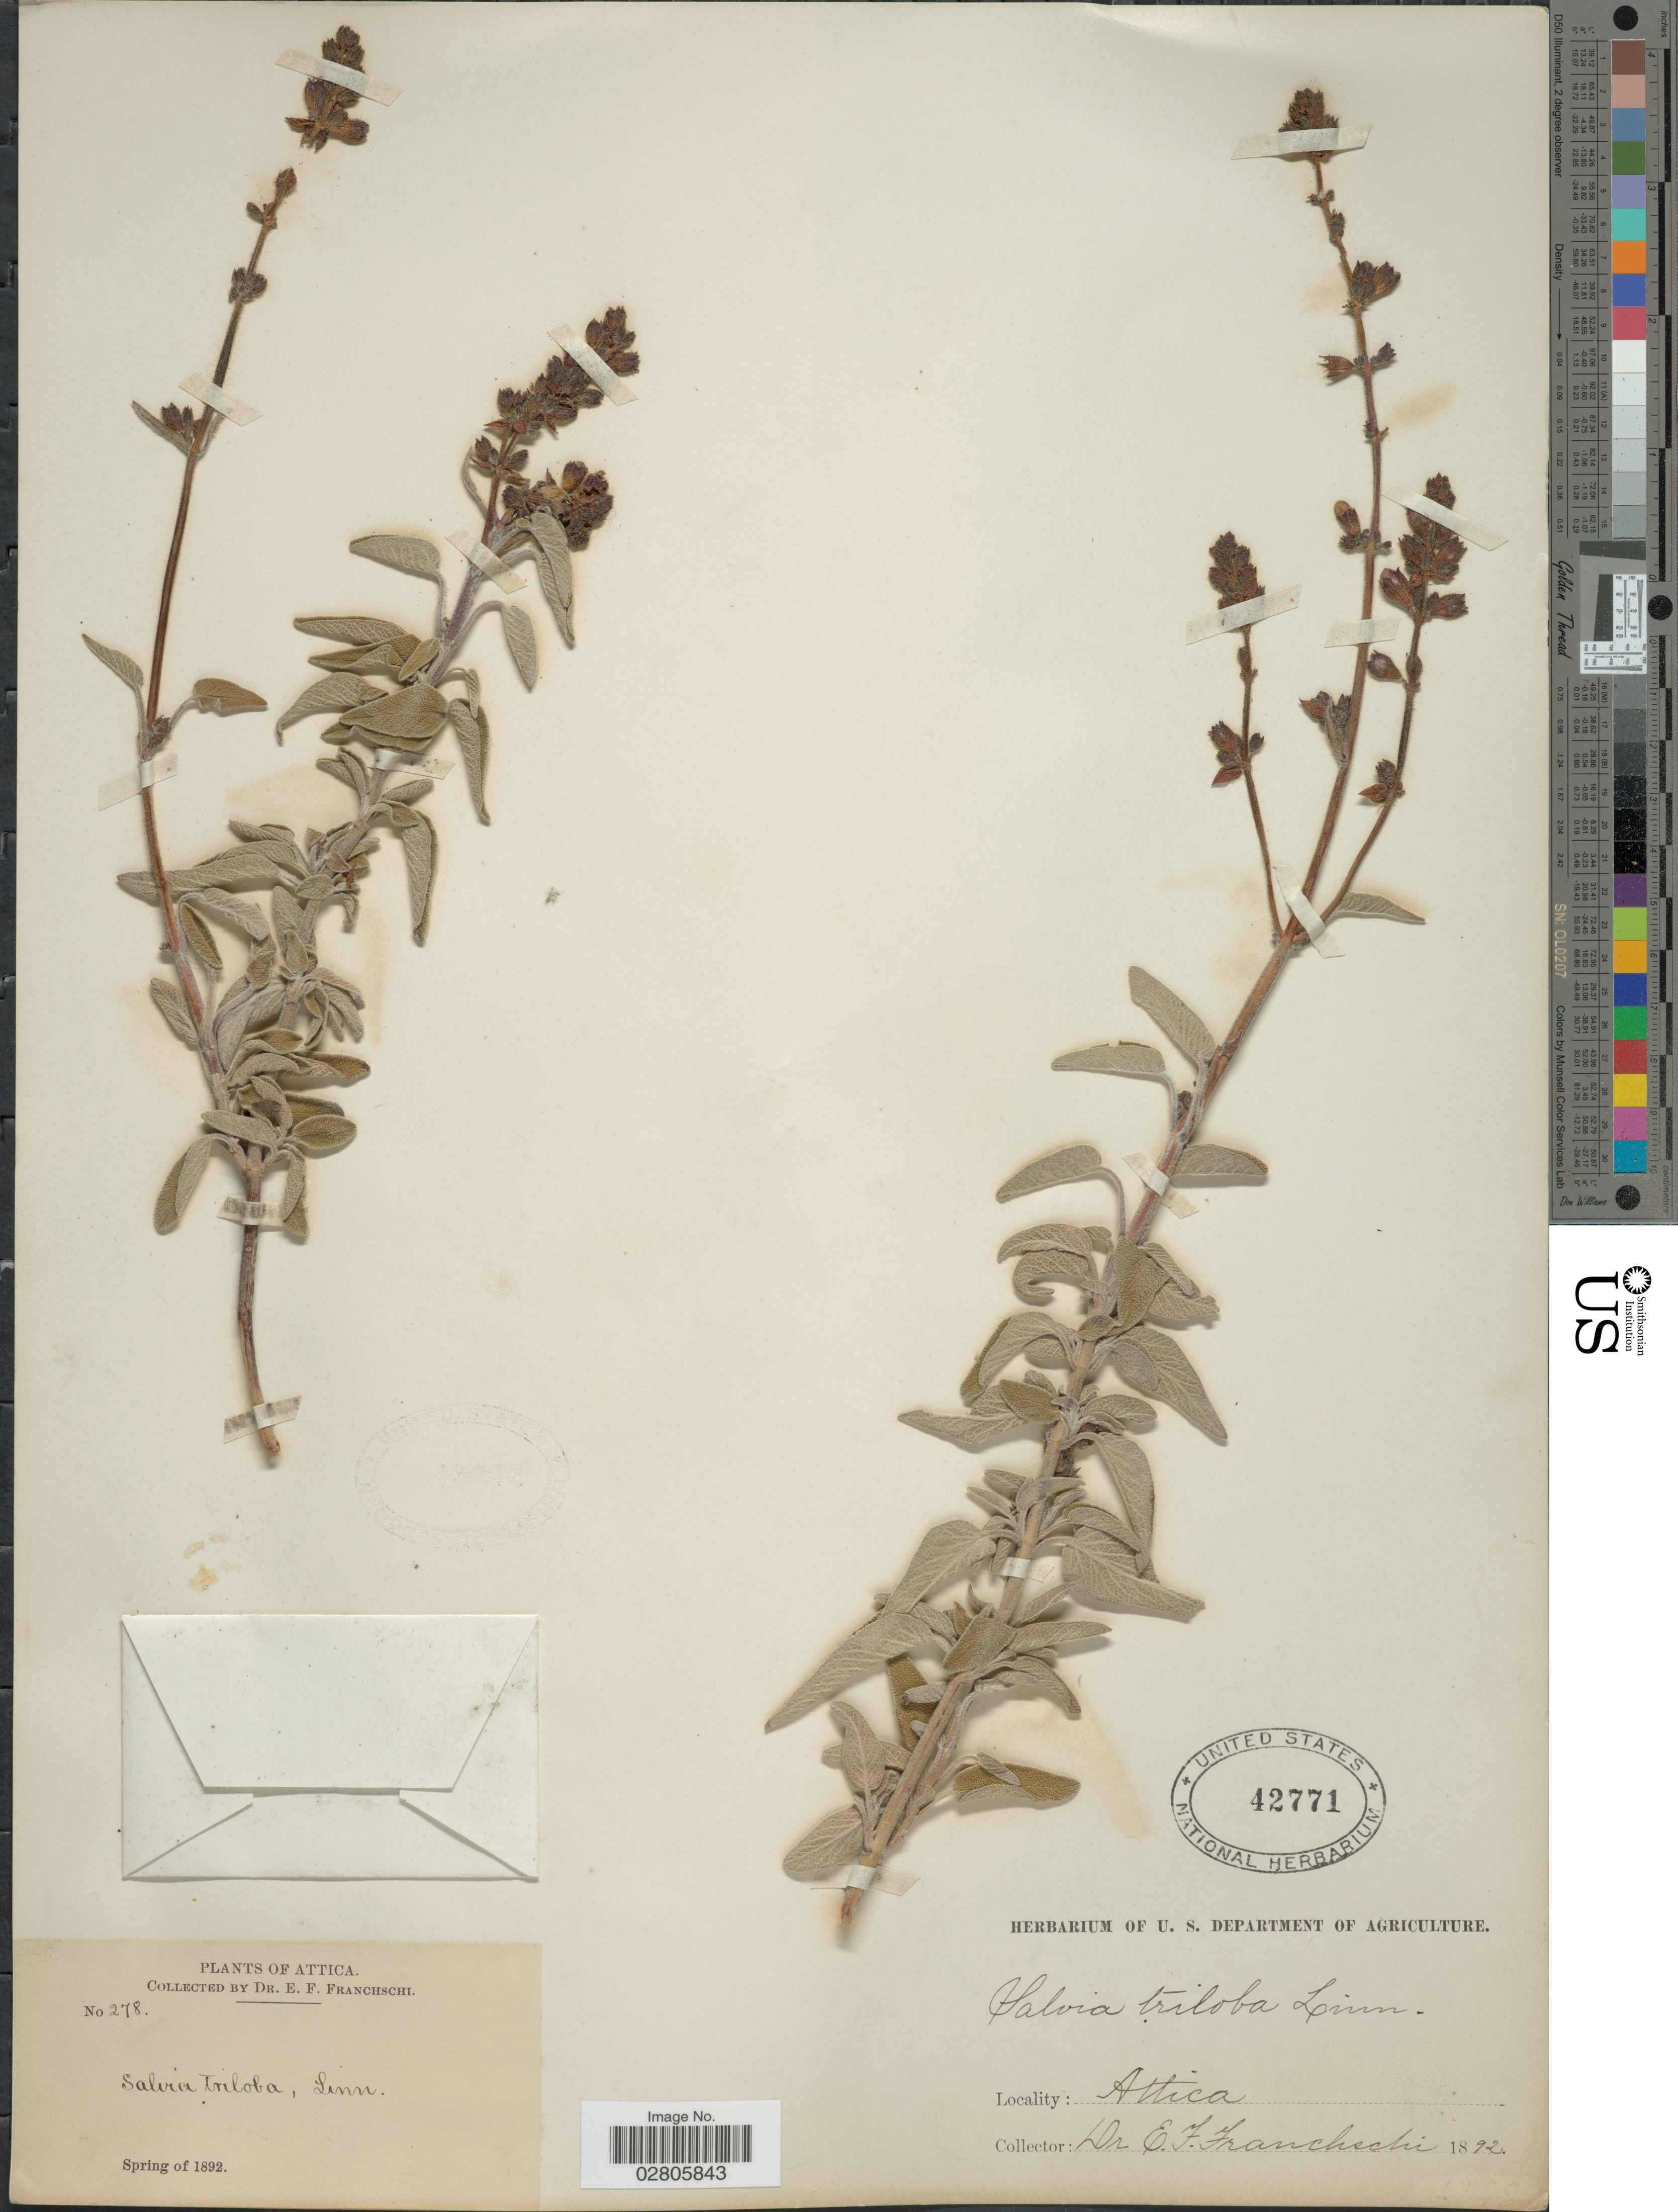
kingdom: Plantae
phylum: Tracheophyta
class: Magnoliopsida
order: Lamiales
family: Lamiaceae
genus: Salvia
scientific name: Salvia triloba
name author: L. f.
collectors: E. Franchschi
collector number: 278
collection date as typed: Spring of 1892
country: Greece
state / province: Attica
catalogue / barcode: US 42771